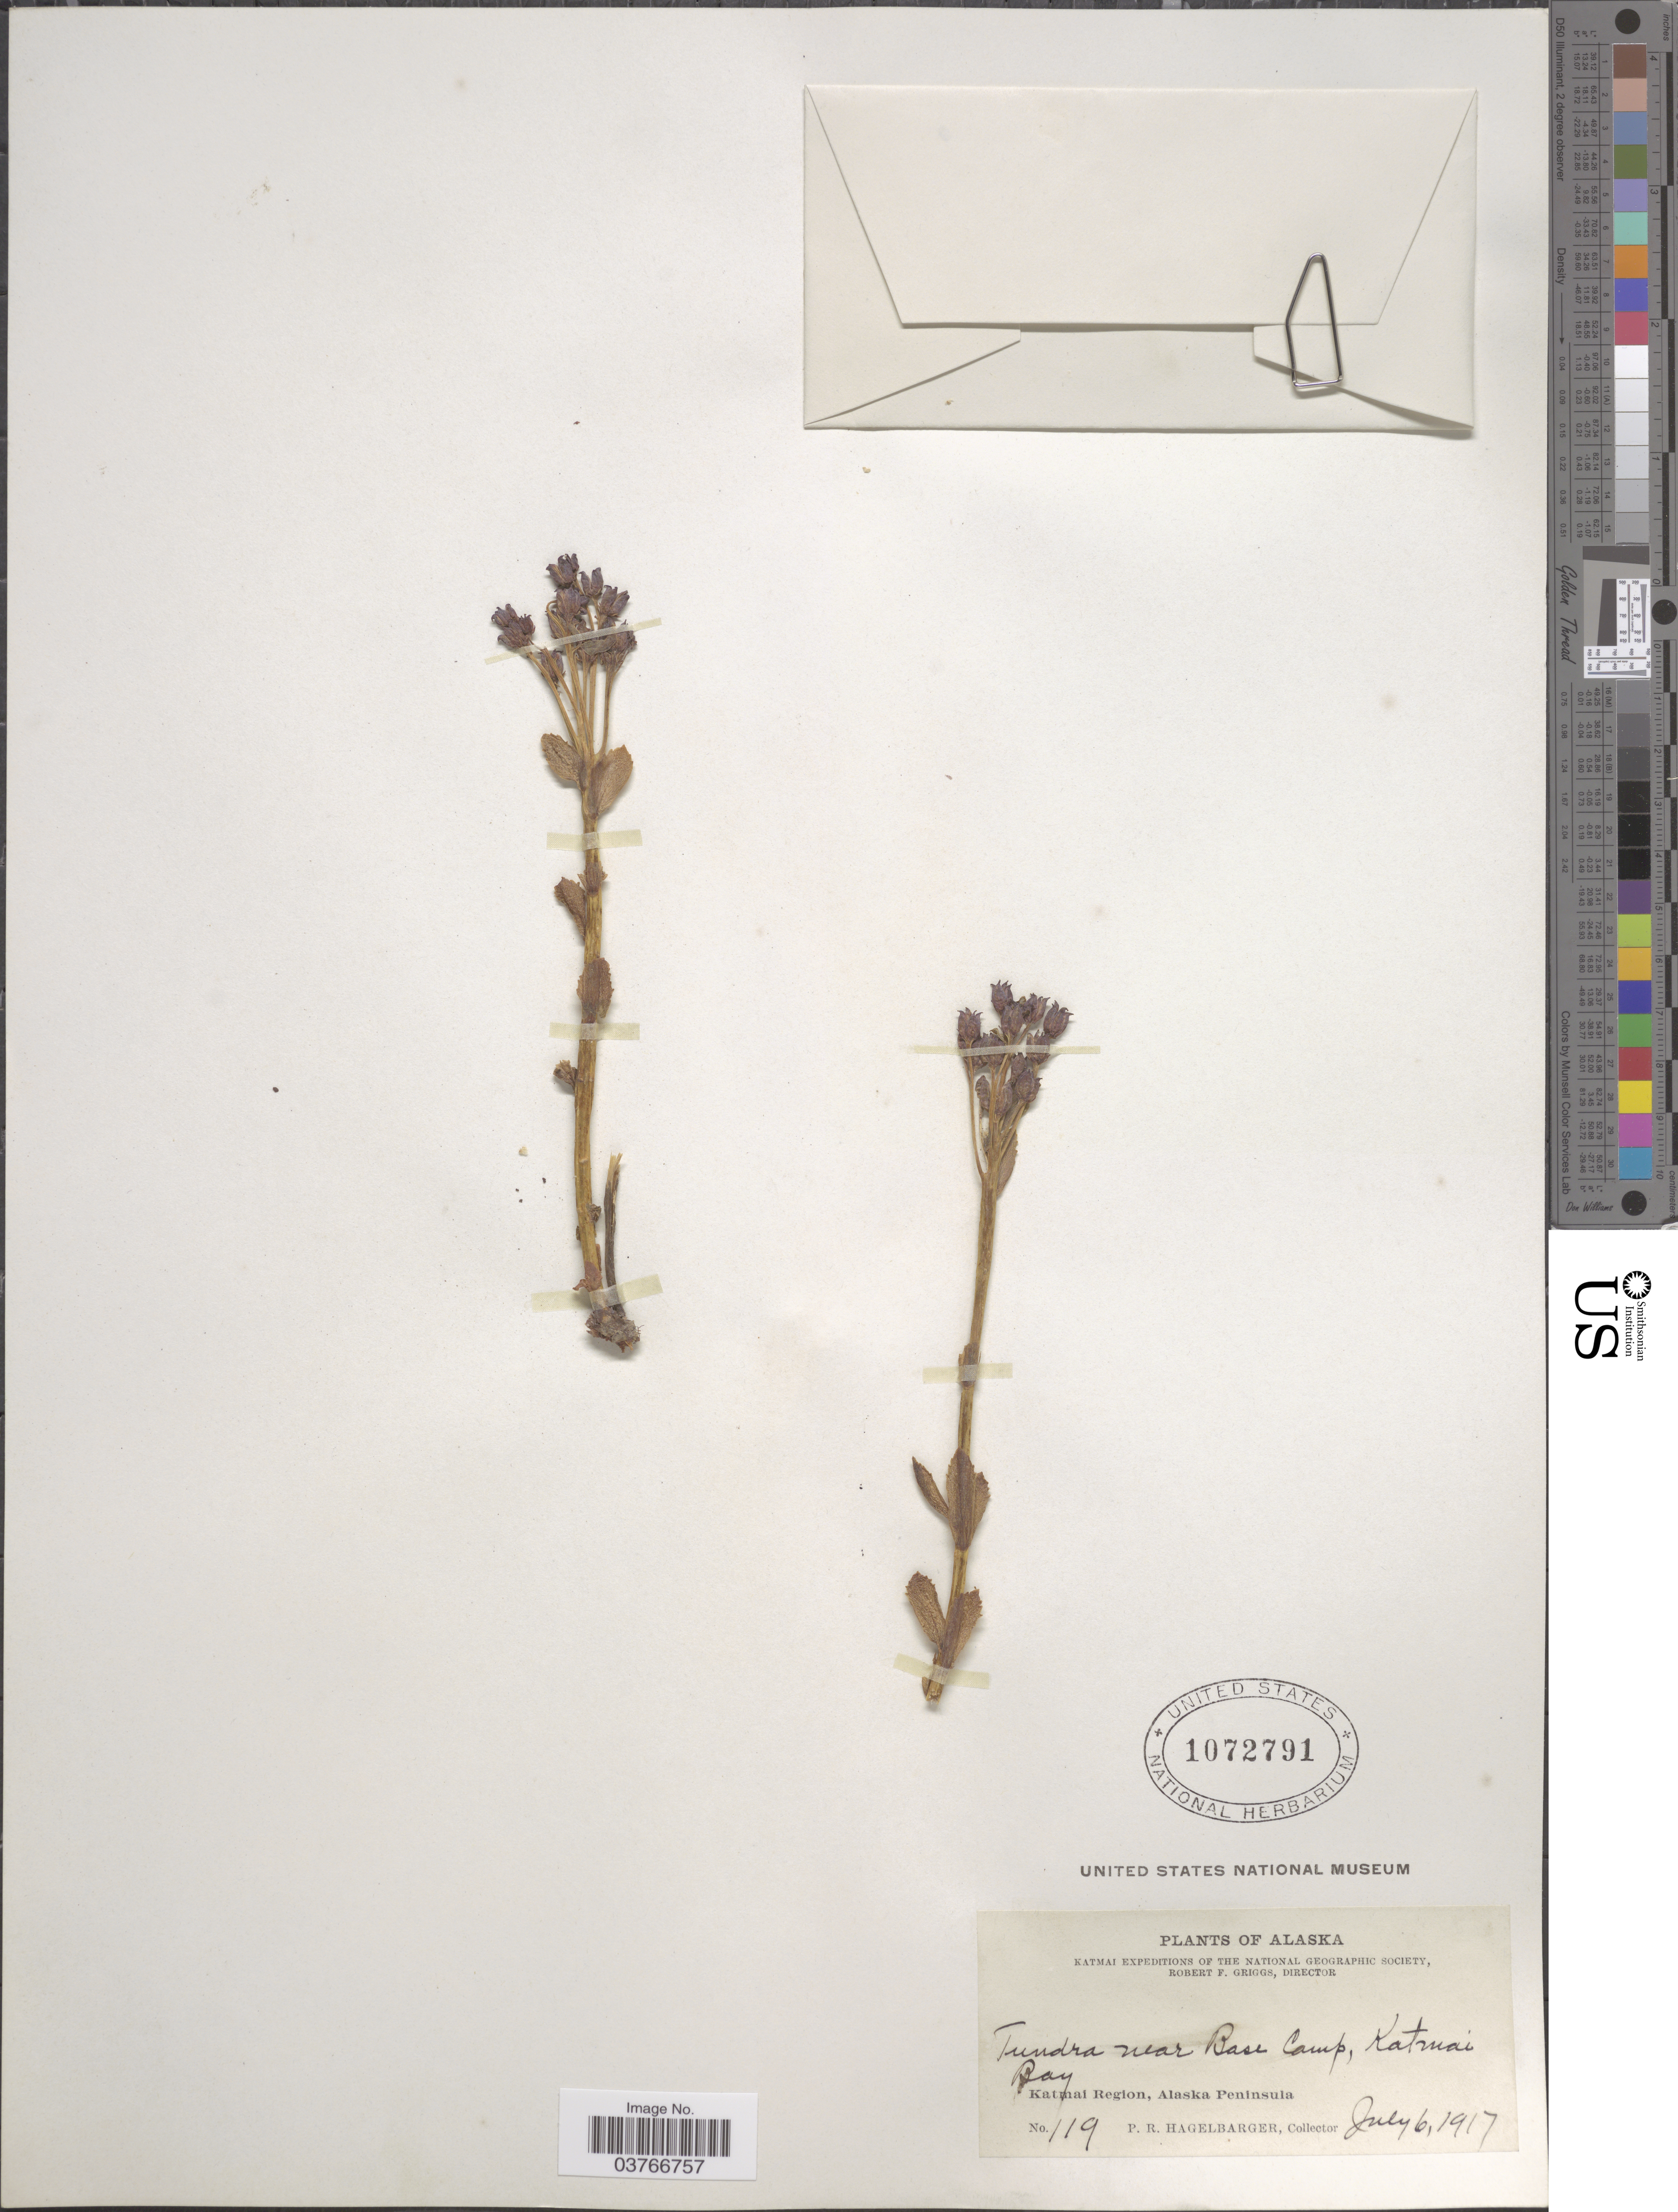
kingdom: Plantae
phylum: Tracheophyta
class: Magnoliopsida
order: Saxifragales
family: Crassulaceae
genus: Sedum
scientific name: Sedum sp.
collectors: P. Hagelbarger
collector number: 119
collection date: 1917-07-06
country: United States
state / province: Alaska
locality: Tundra near Base Camp, Katmai Bay. Katmai Region, Alaska Peninsula.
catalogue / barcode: US 1072791